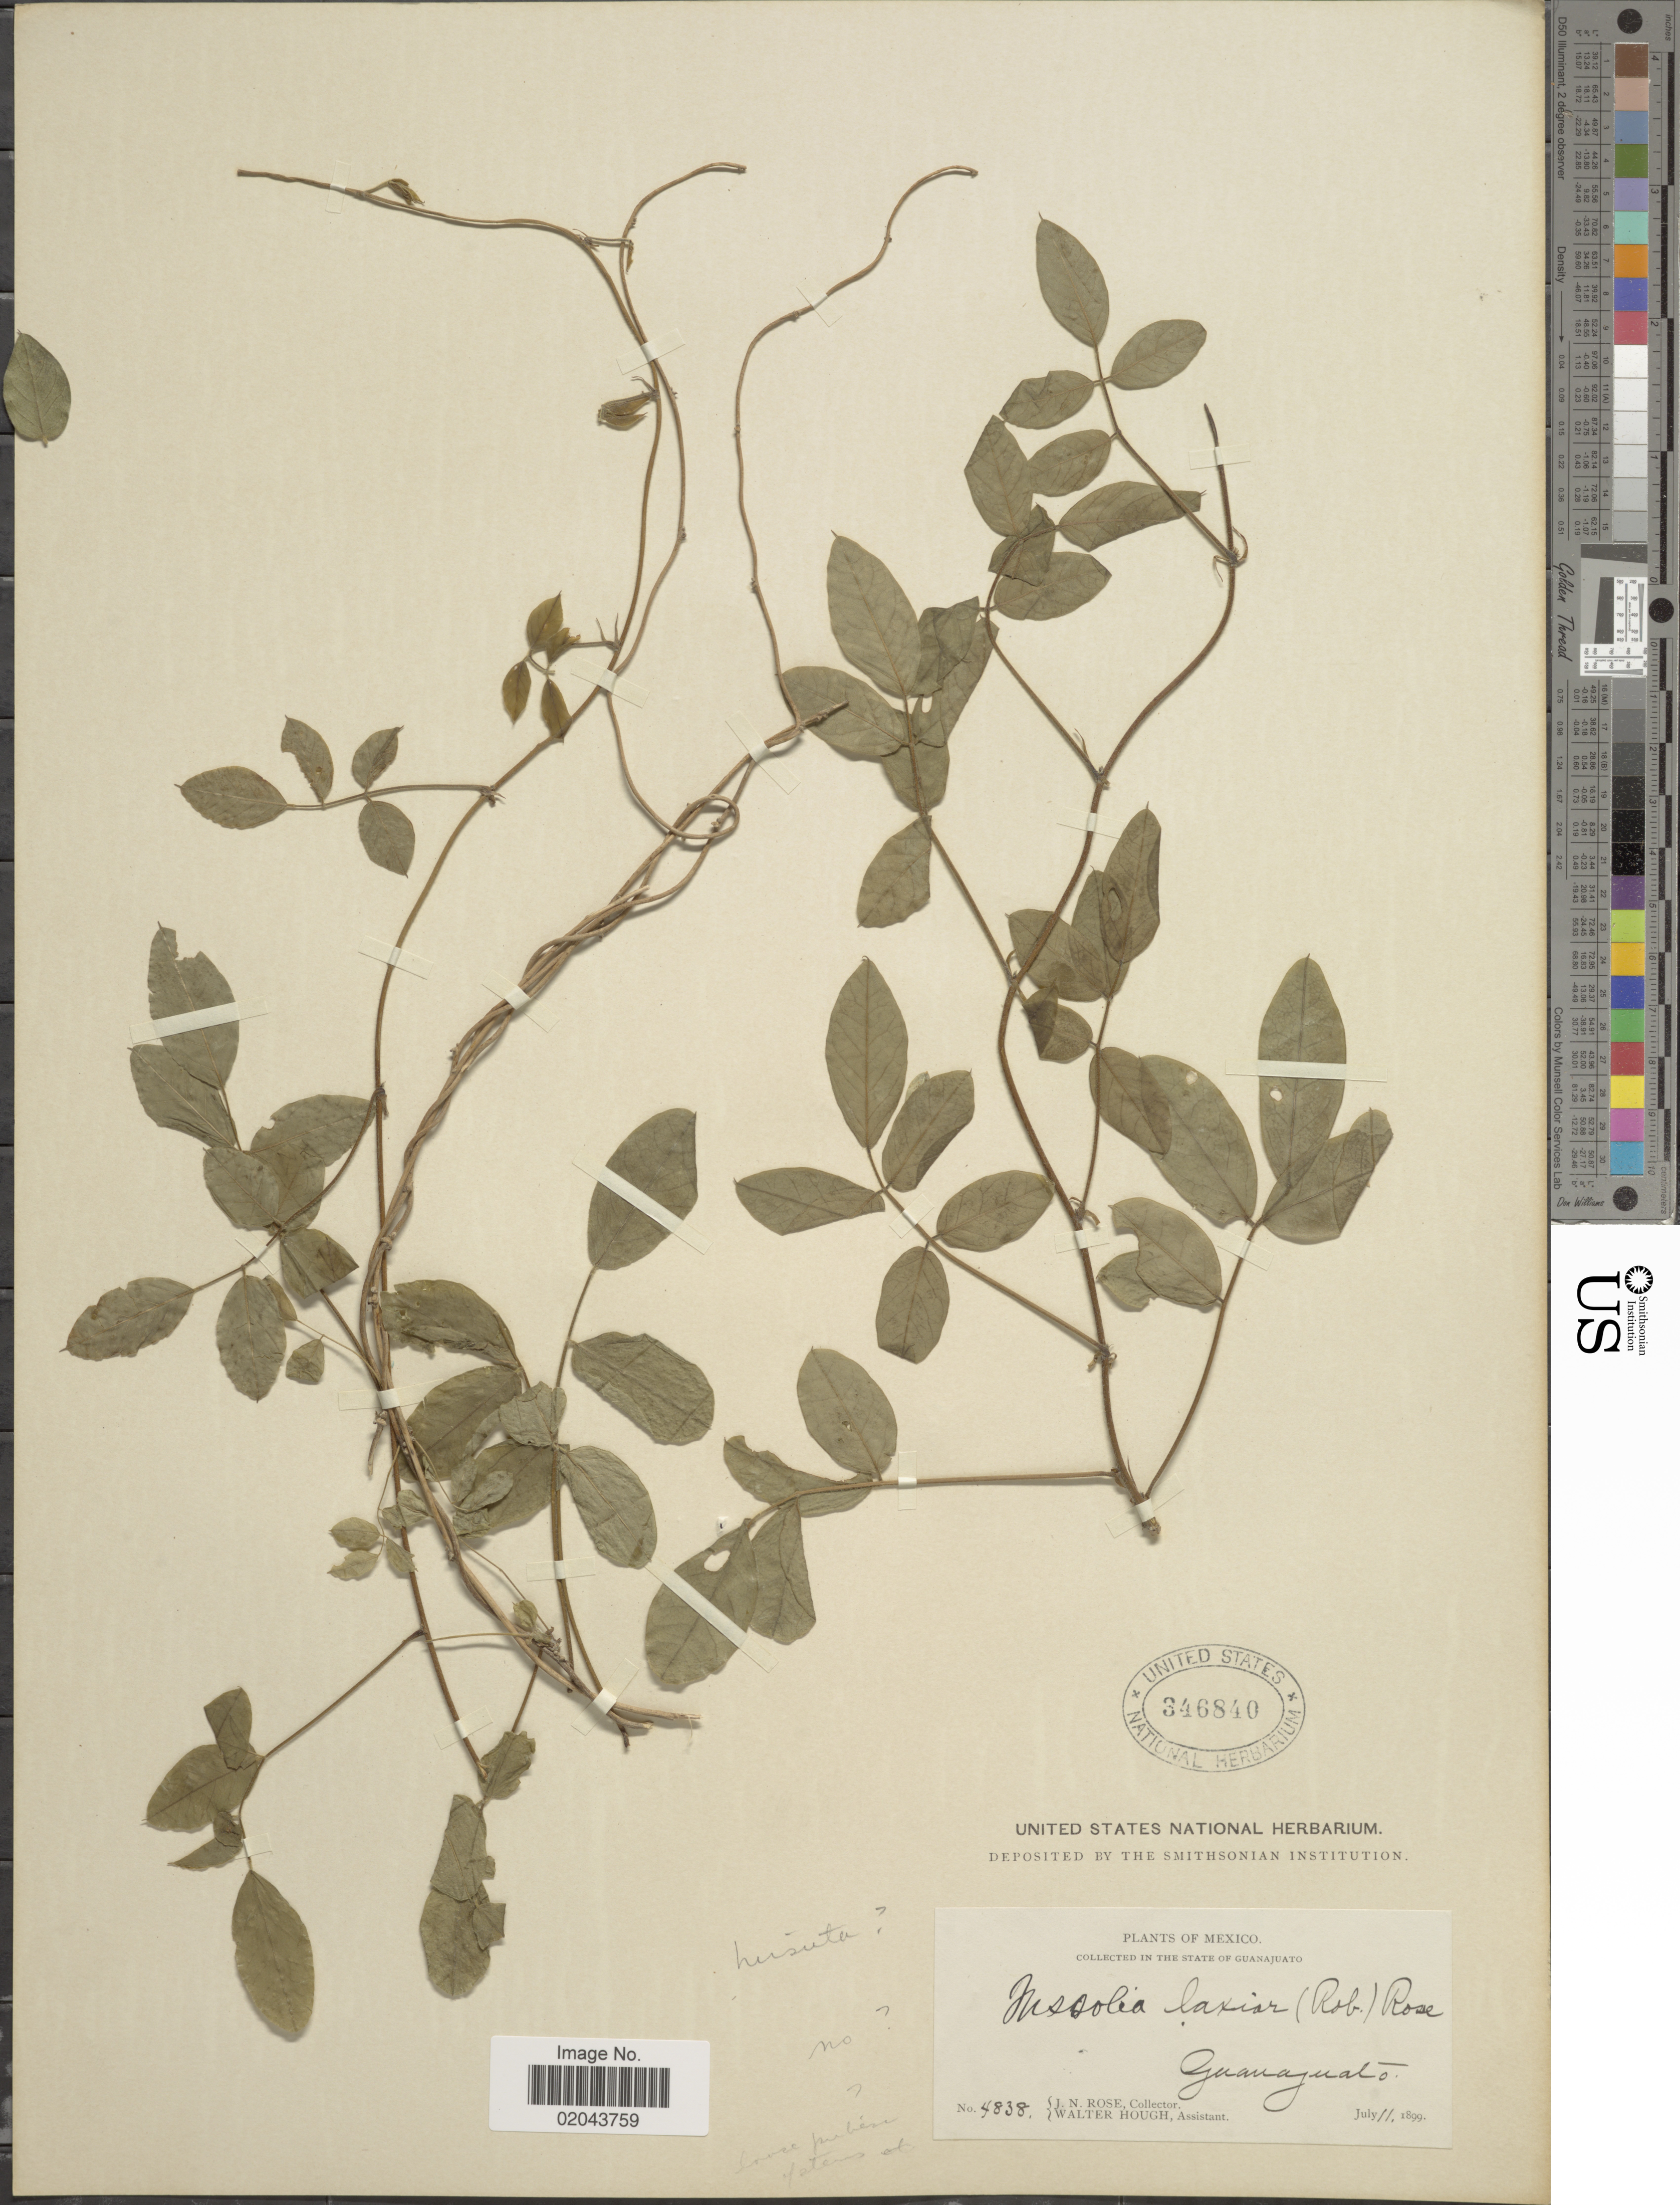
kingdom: Plantae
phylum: Tracheophyta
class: Magnoliopsida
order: Fabales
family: Fabaceae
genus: Nissolia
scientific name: Nissolia microptera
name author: Poir.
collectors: J. N. Rose & W. Hough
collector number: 4838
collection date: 1899-07-11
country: Mexico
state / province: Guanajuato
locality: Guanajuato.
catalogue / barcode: US 346840